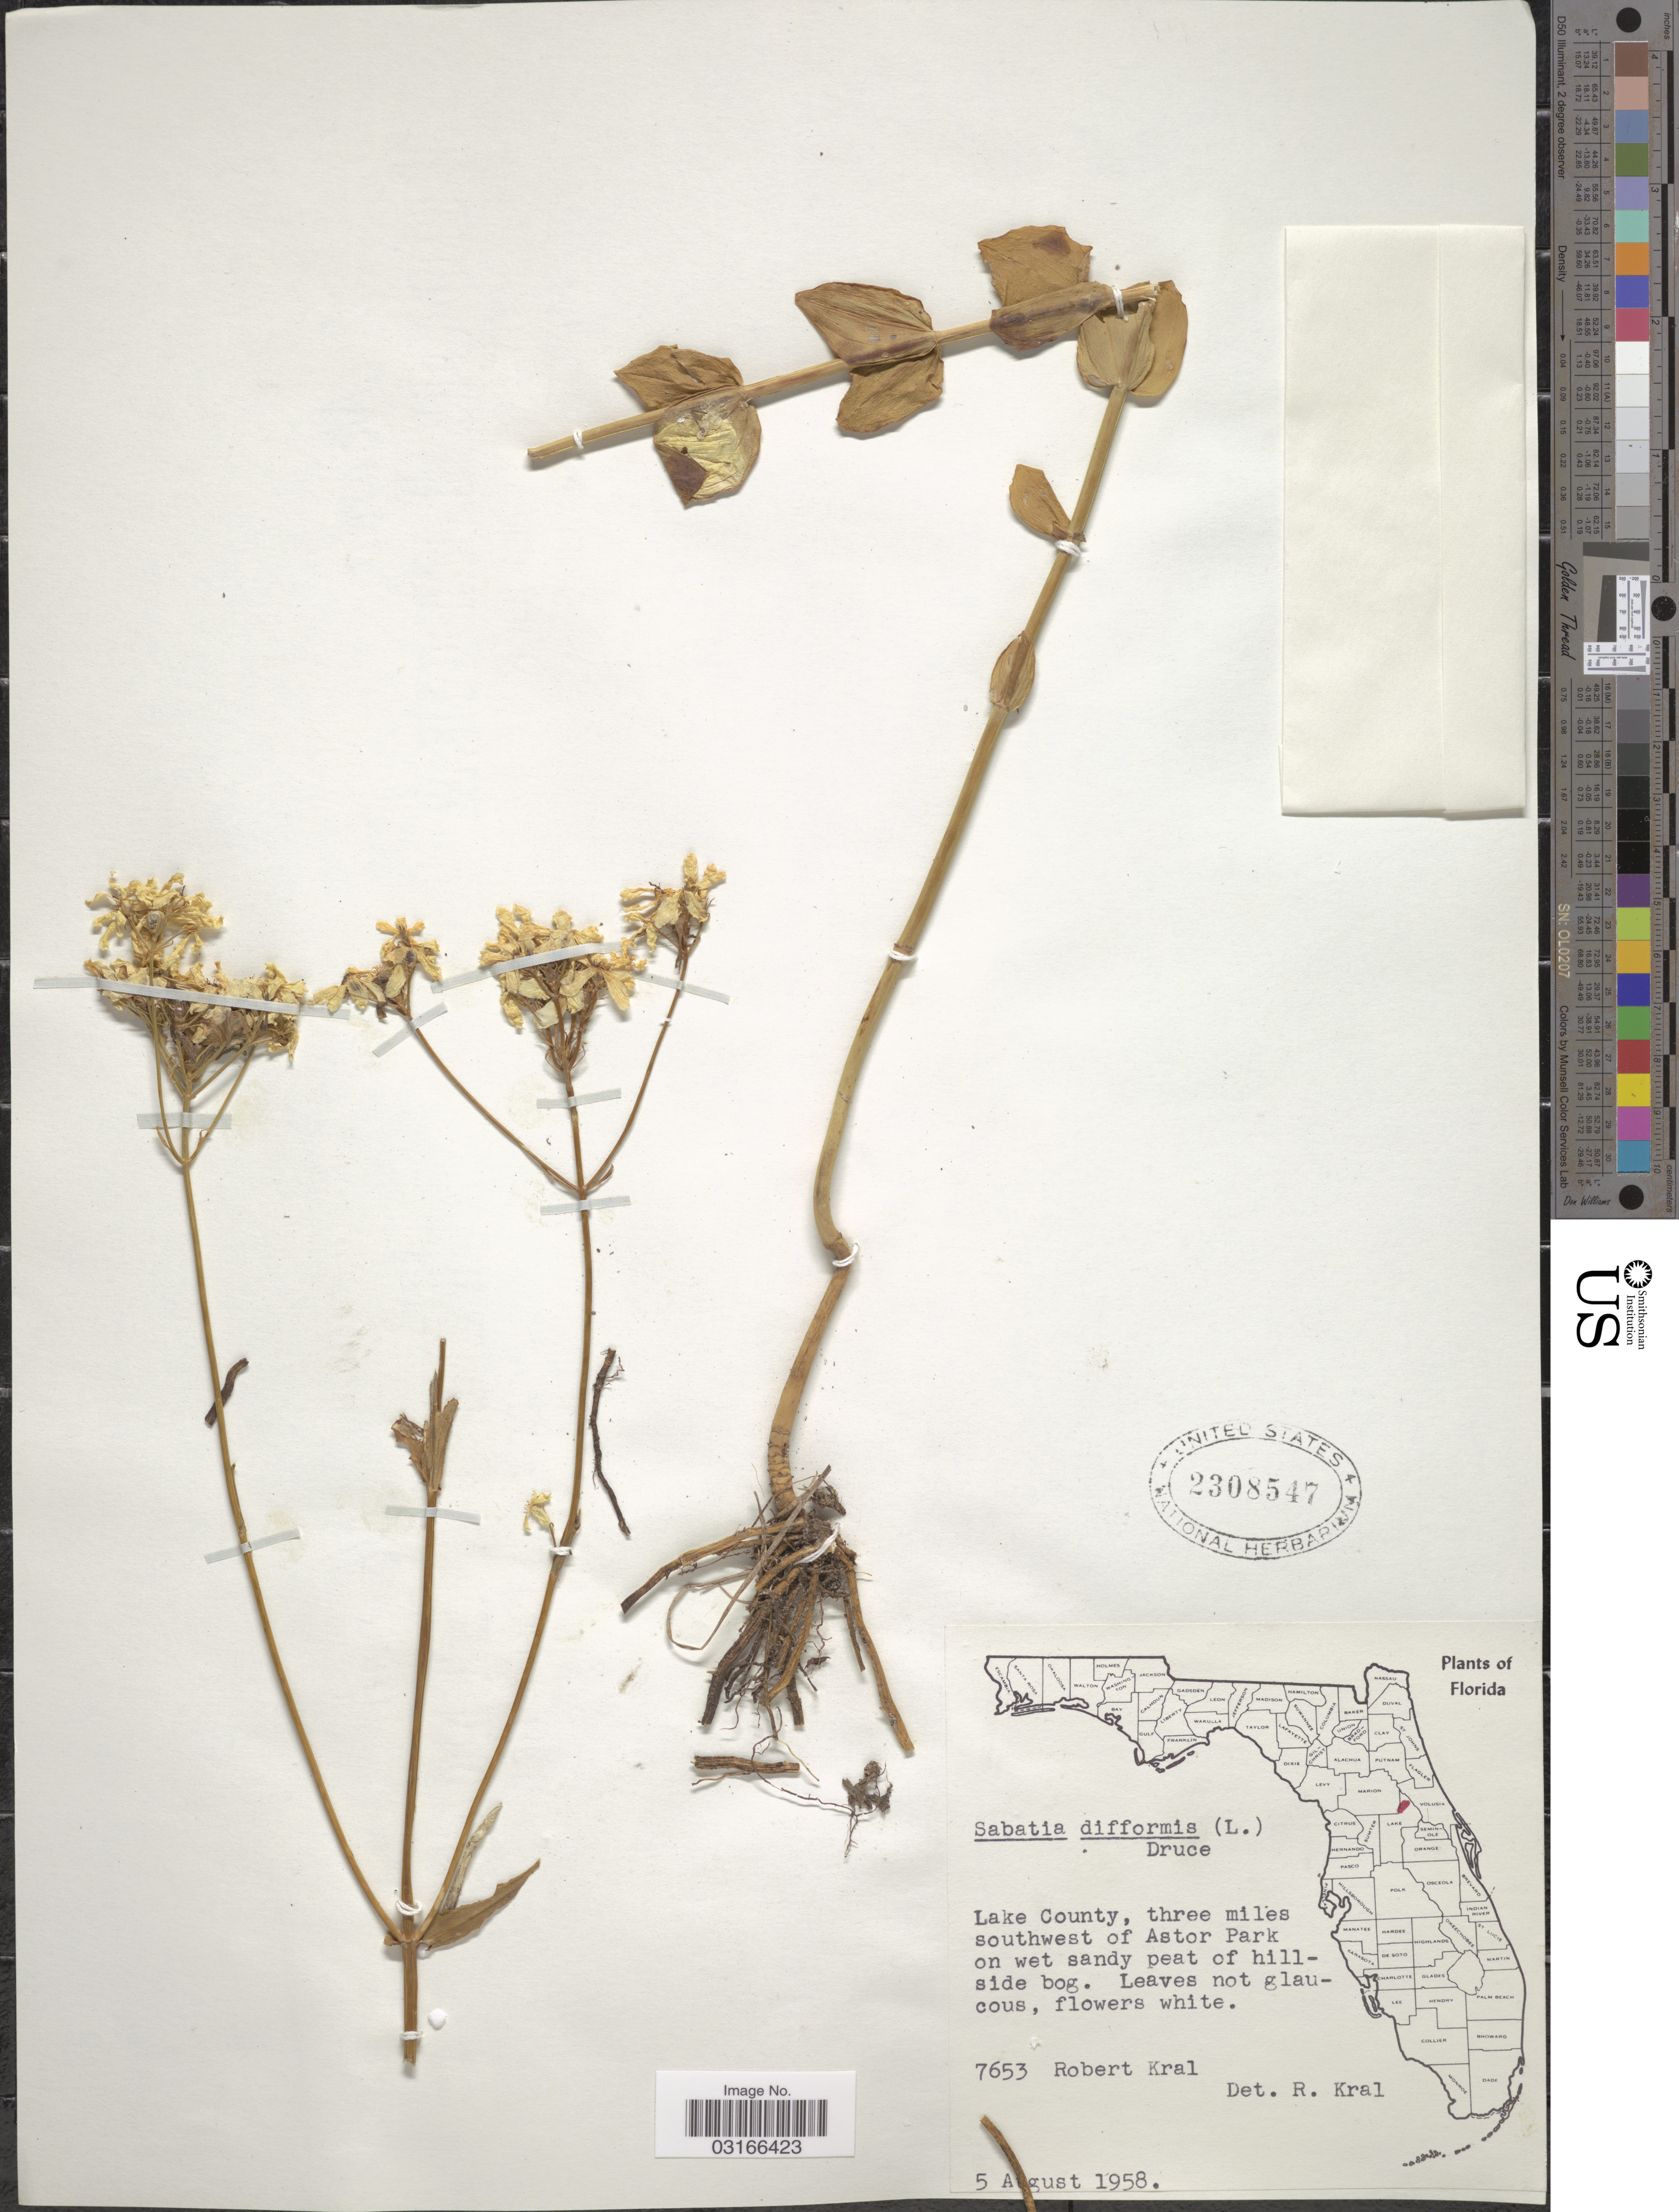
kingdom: Plantae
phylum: Tracheophyta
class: Magnoliopsida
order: Gentianales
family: Gentianaceae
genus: Sabatia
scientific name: Sabatia difformis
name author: (L.) Druce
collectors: R. Kral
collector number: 7653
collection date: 1958-08-05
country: United States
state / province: Florida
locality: Lake County, three miles southwest of Astor Park on wet sandy peat of hillside bog.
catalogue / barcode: US 2308547